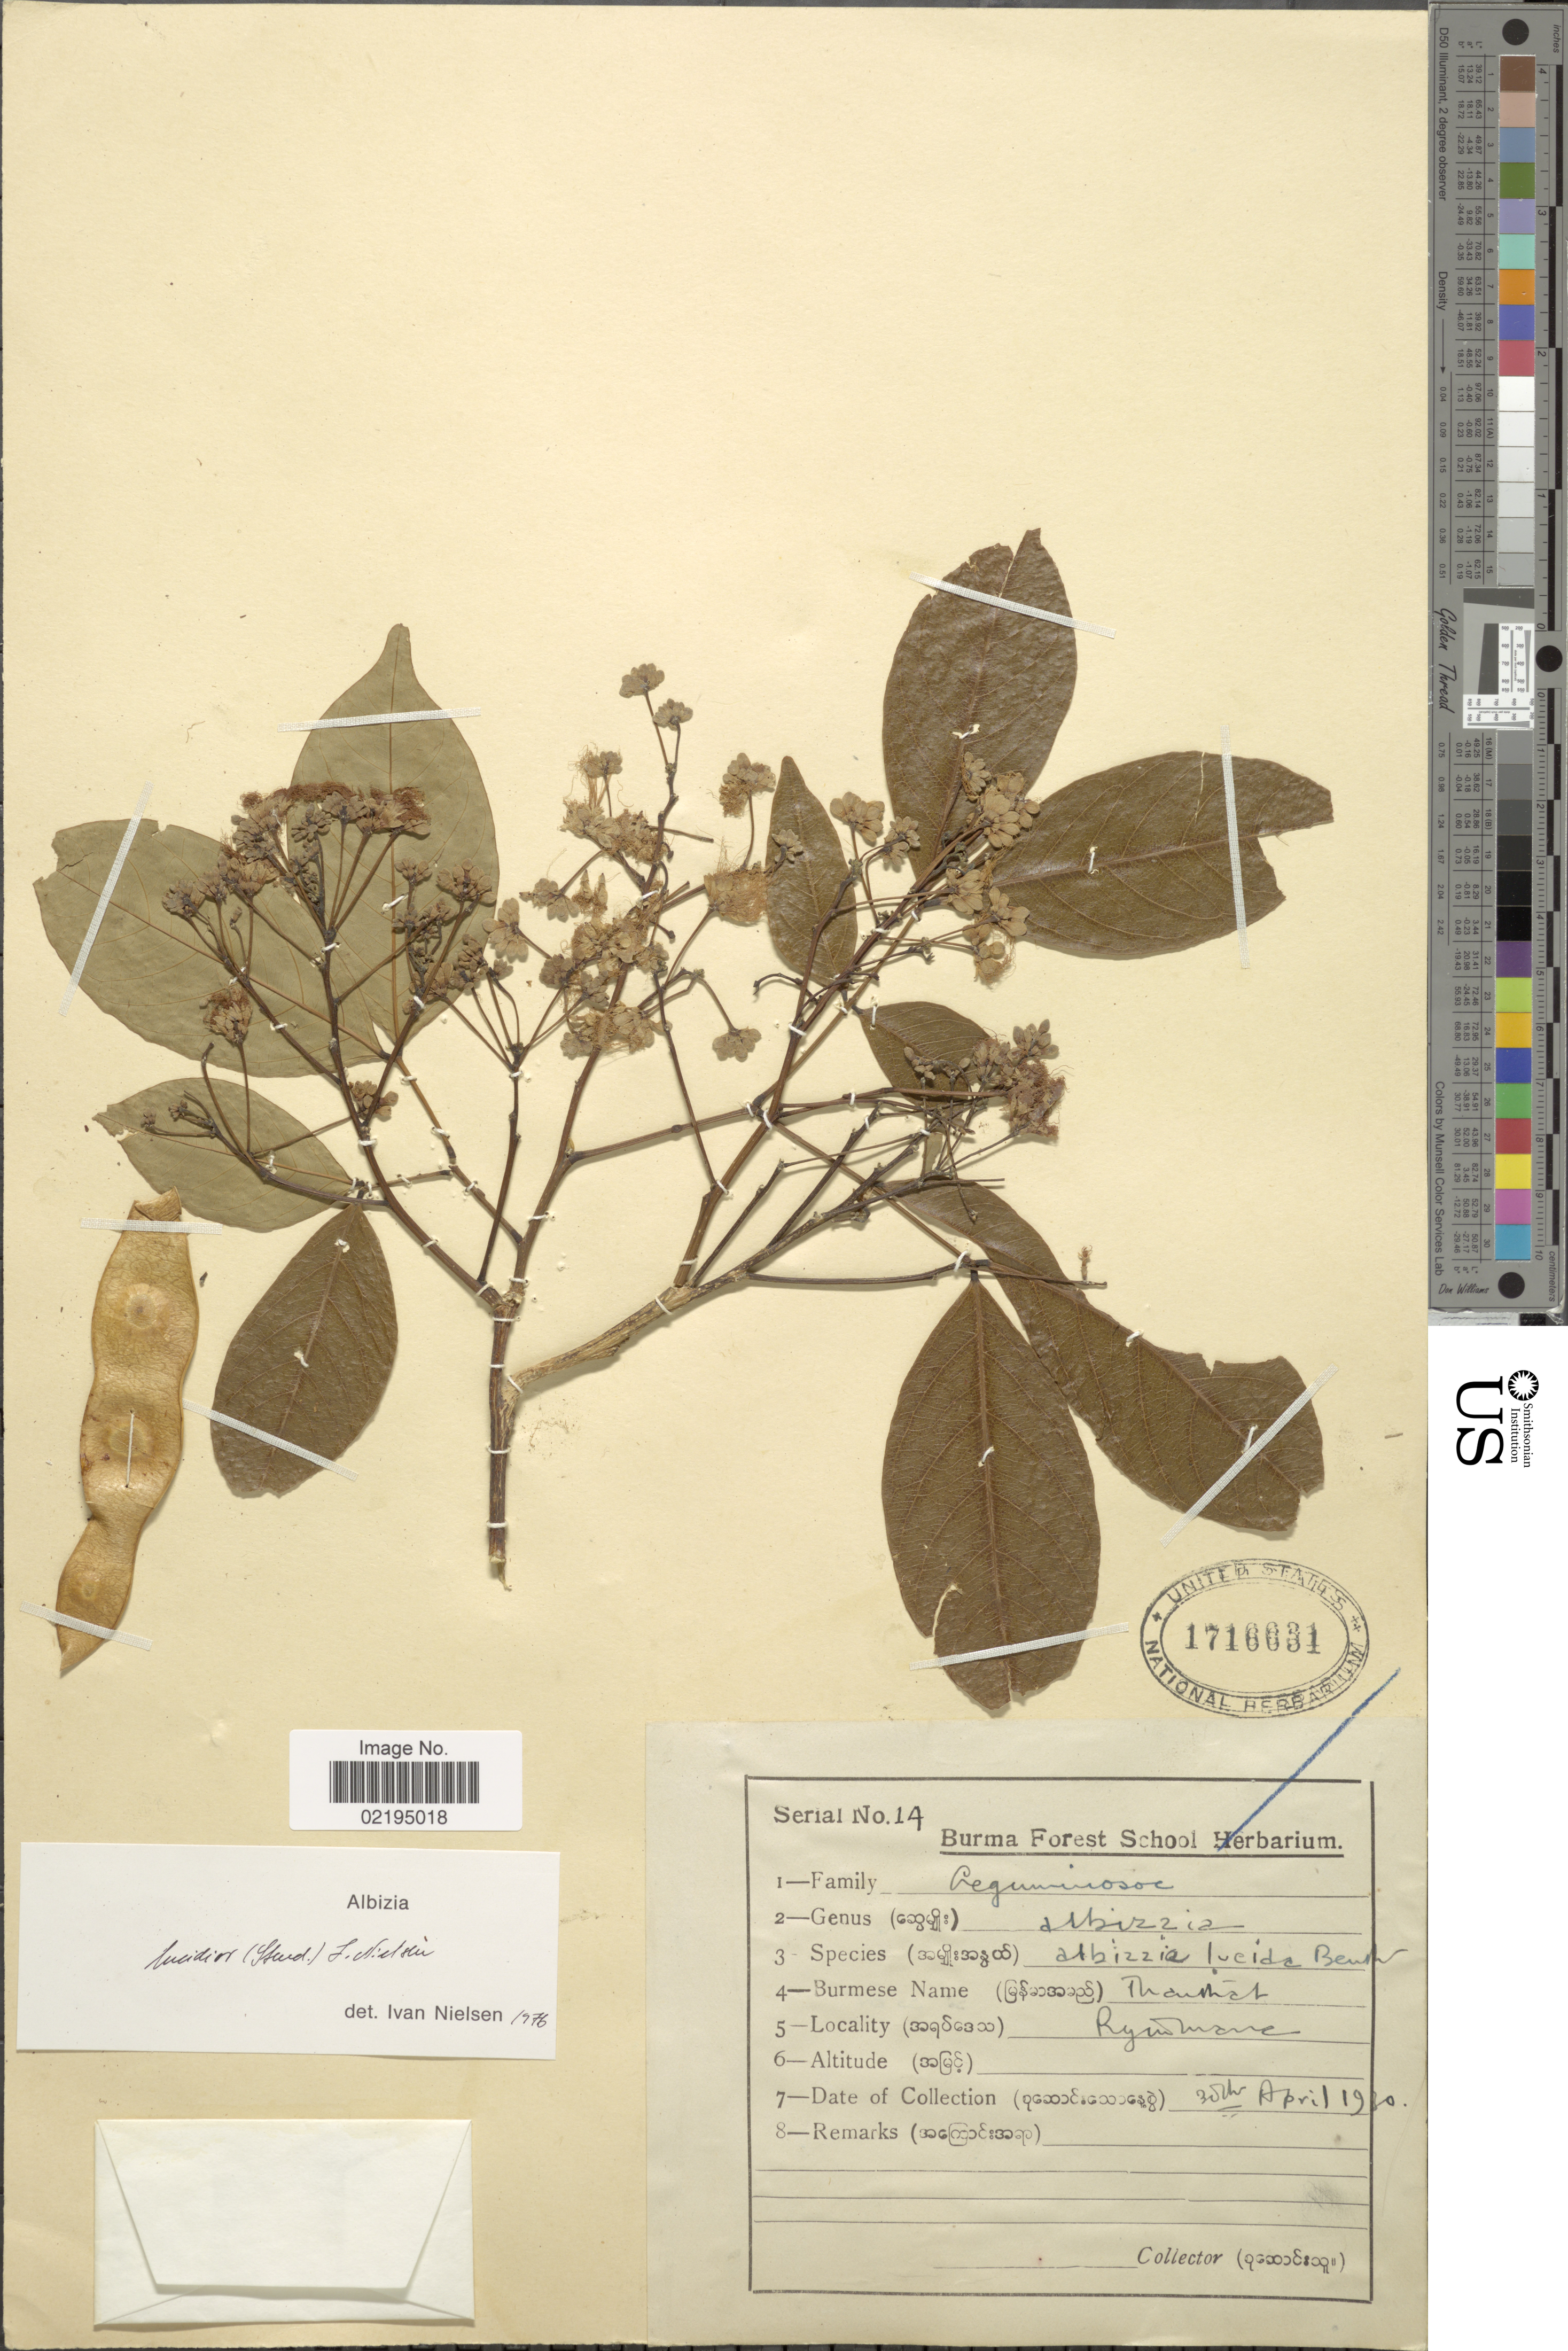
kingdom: Plantae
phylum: Tracheophyta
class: Magnoliopsida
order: Fabales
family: Fabaceae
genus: Albizia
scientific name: Albizia lucida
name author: Benth.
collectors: Burma Forest School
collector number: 30041980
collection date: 1980-04-30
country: Myanmar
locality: Ryriomare. [interpreted]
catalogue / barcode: US 1716631